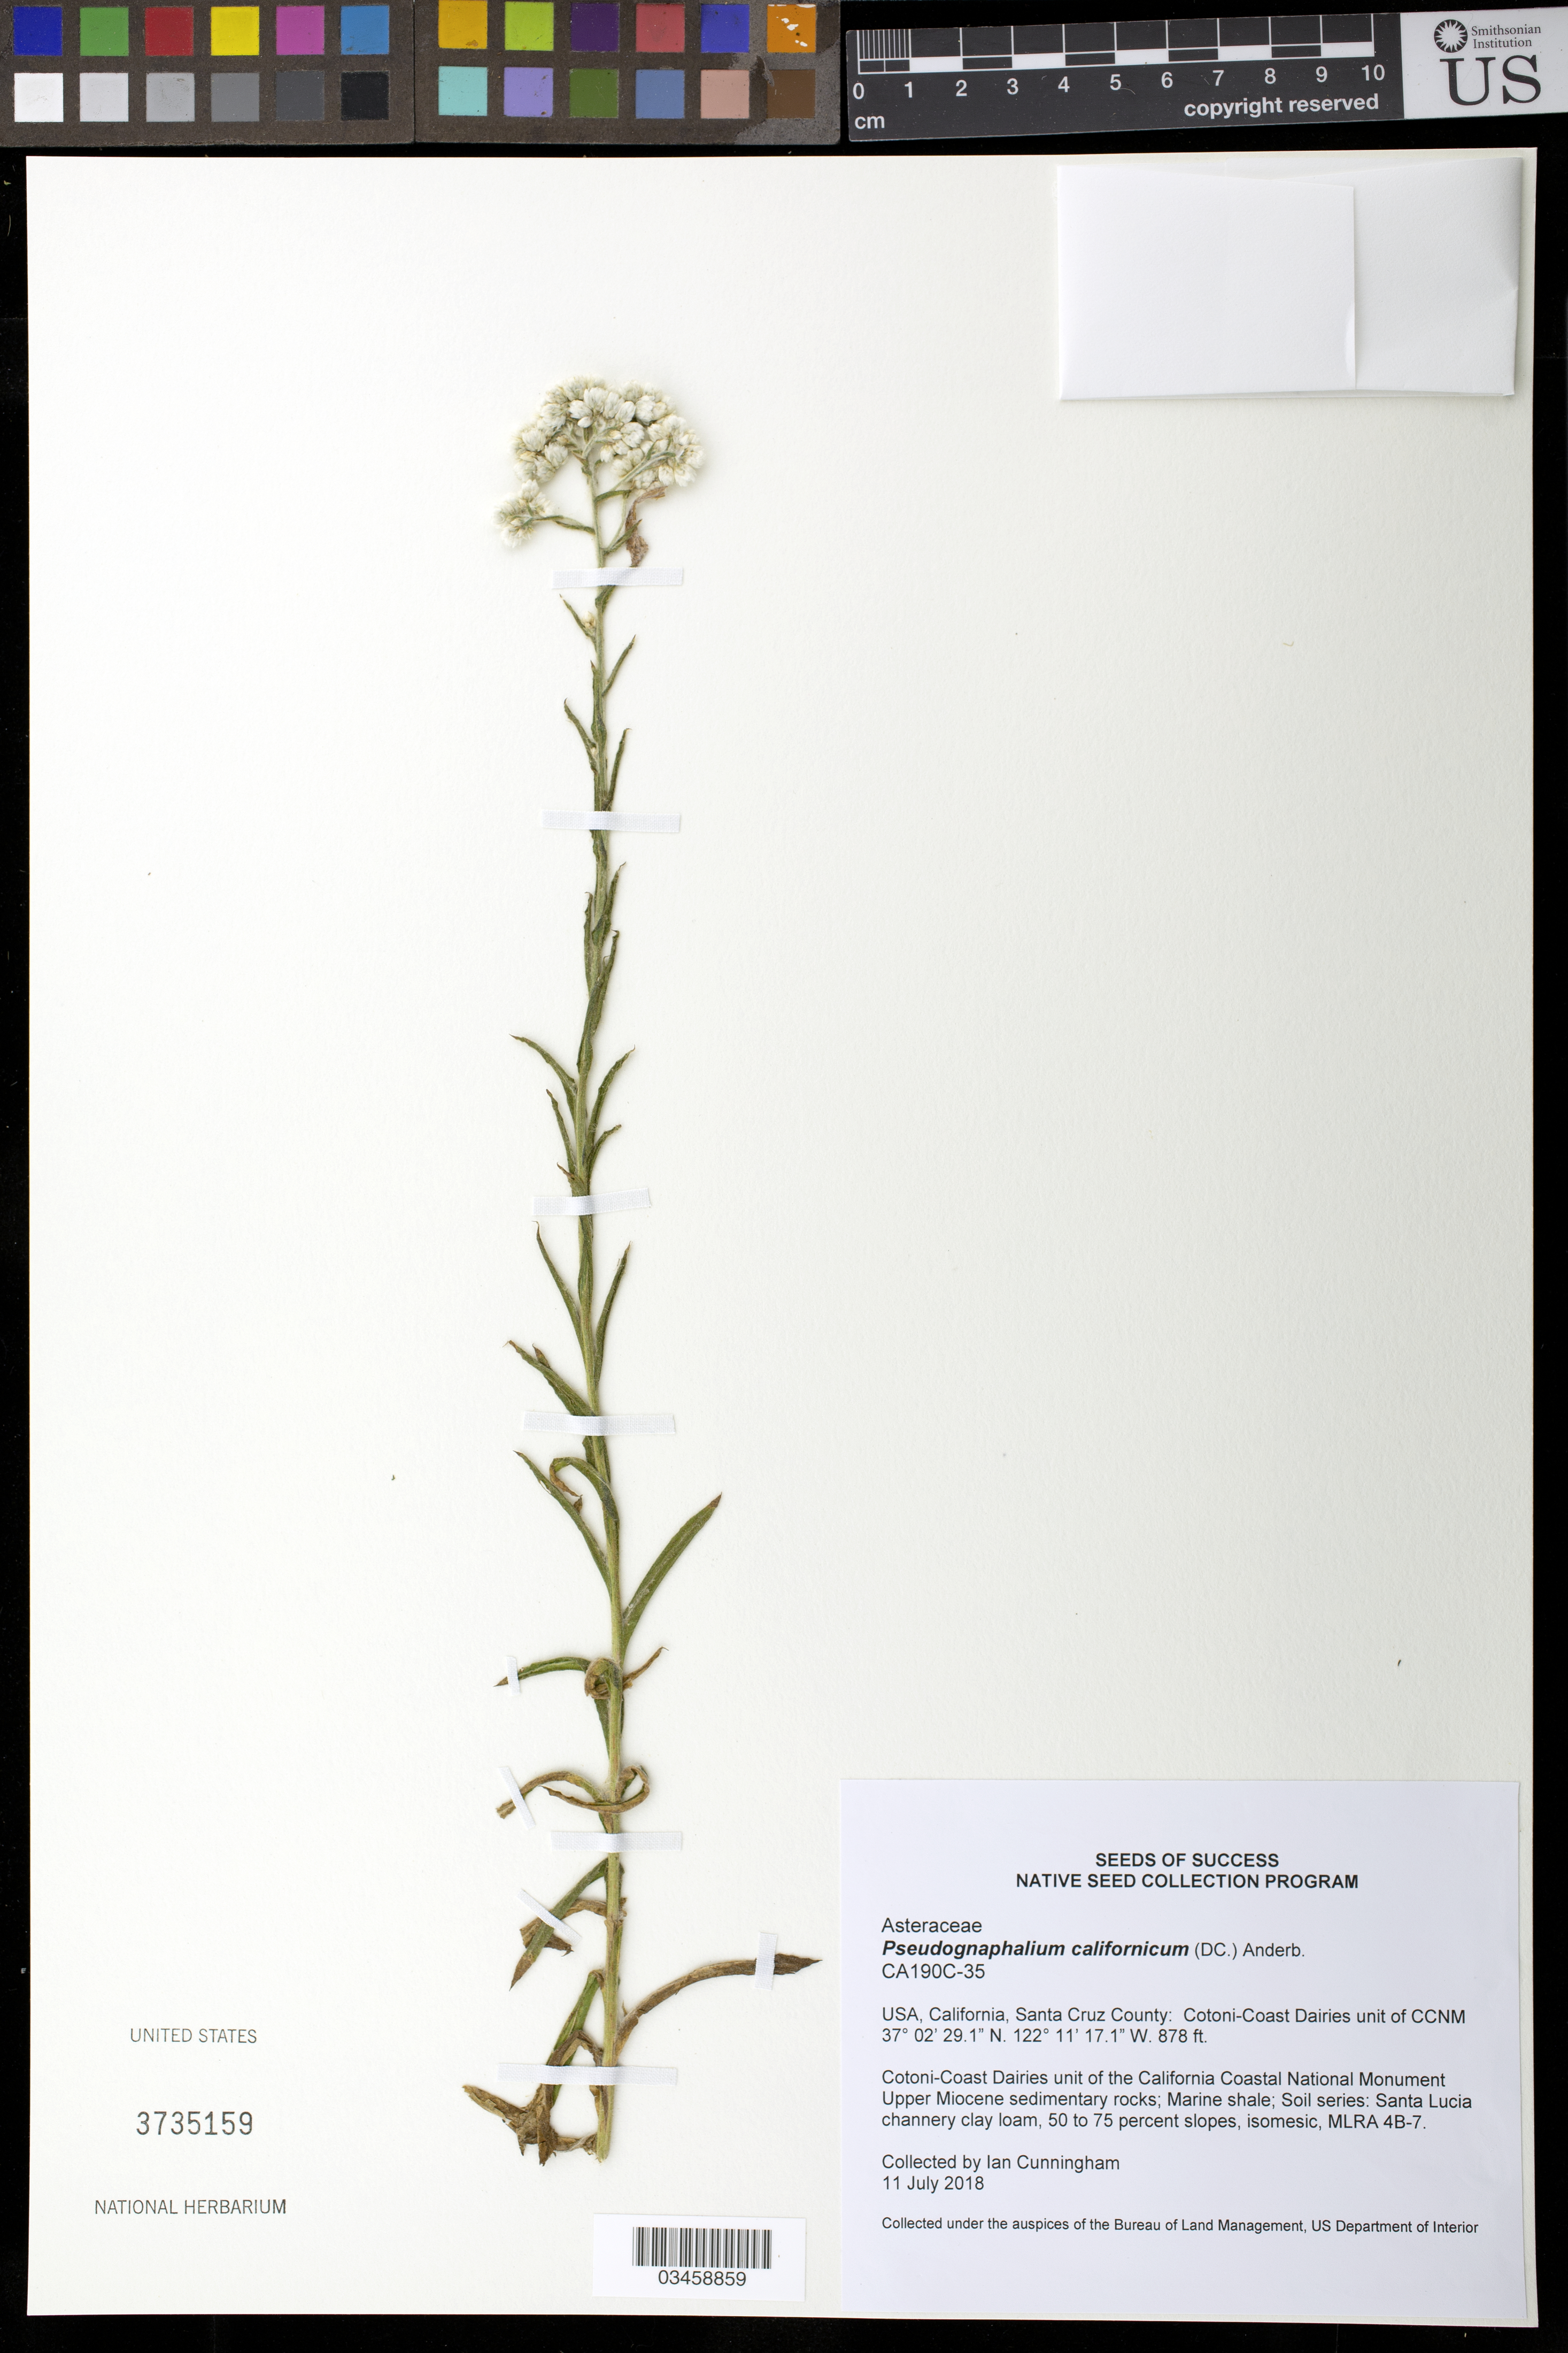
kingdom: Plantae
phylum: Tracheophyta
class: Magnoliopsida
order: Asterales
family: Asteraceae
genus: Pseudognaphalium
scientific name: Pseudognaphalium californicum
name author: (DC.) Anderb.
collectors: I. Cunningham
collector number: CA190C-35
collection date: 2018-07-11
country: United States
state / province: California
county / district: Santa Cruz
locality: Cotoni-Coast Dairies unit of the California Coastal National Monument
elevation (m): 268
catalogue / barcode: US 3735159